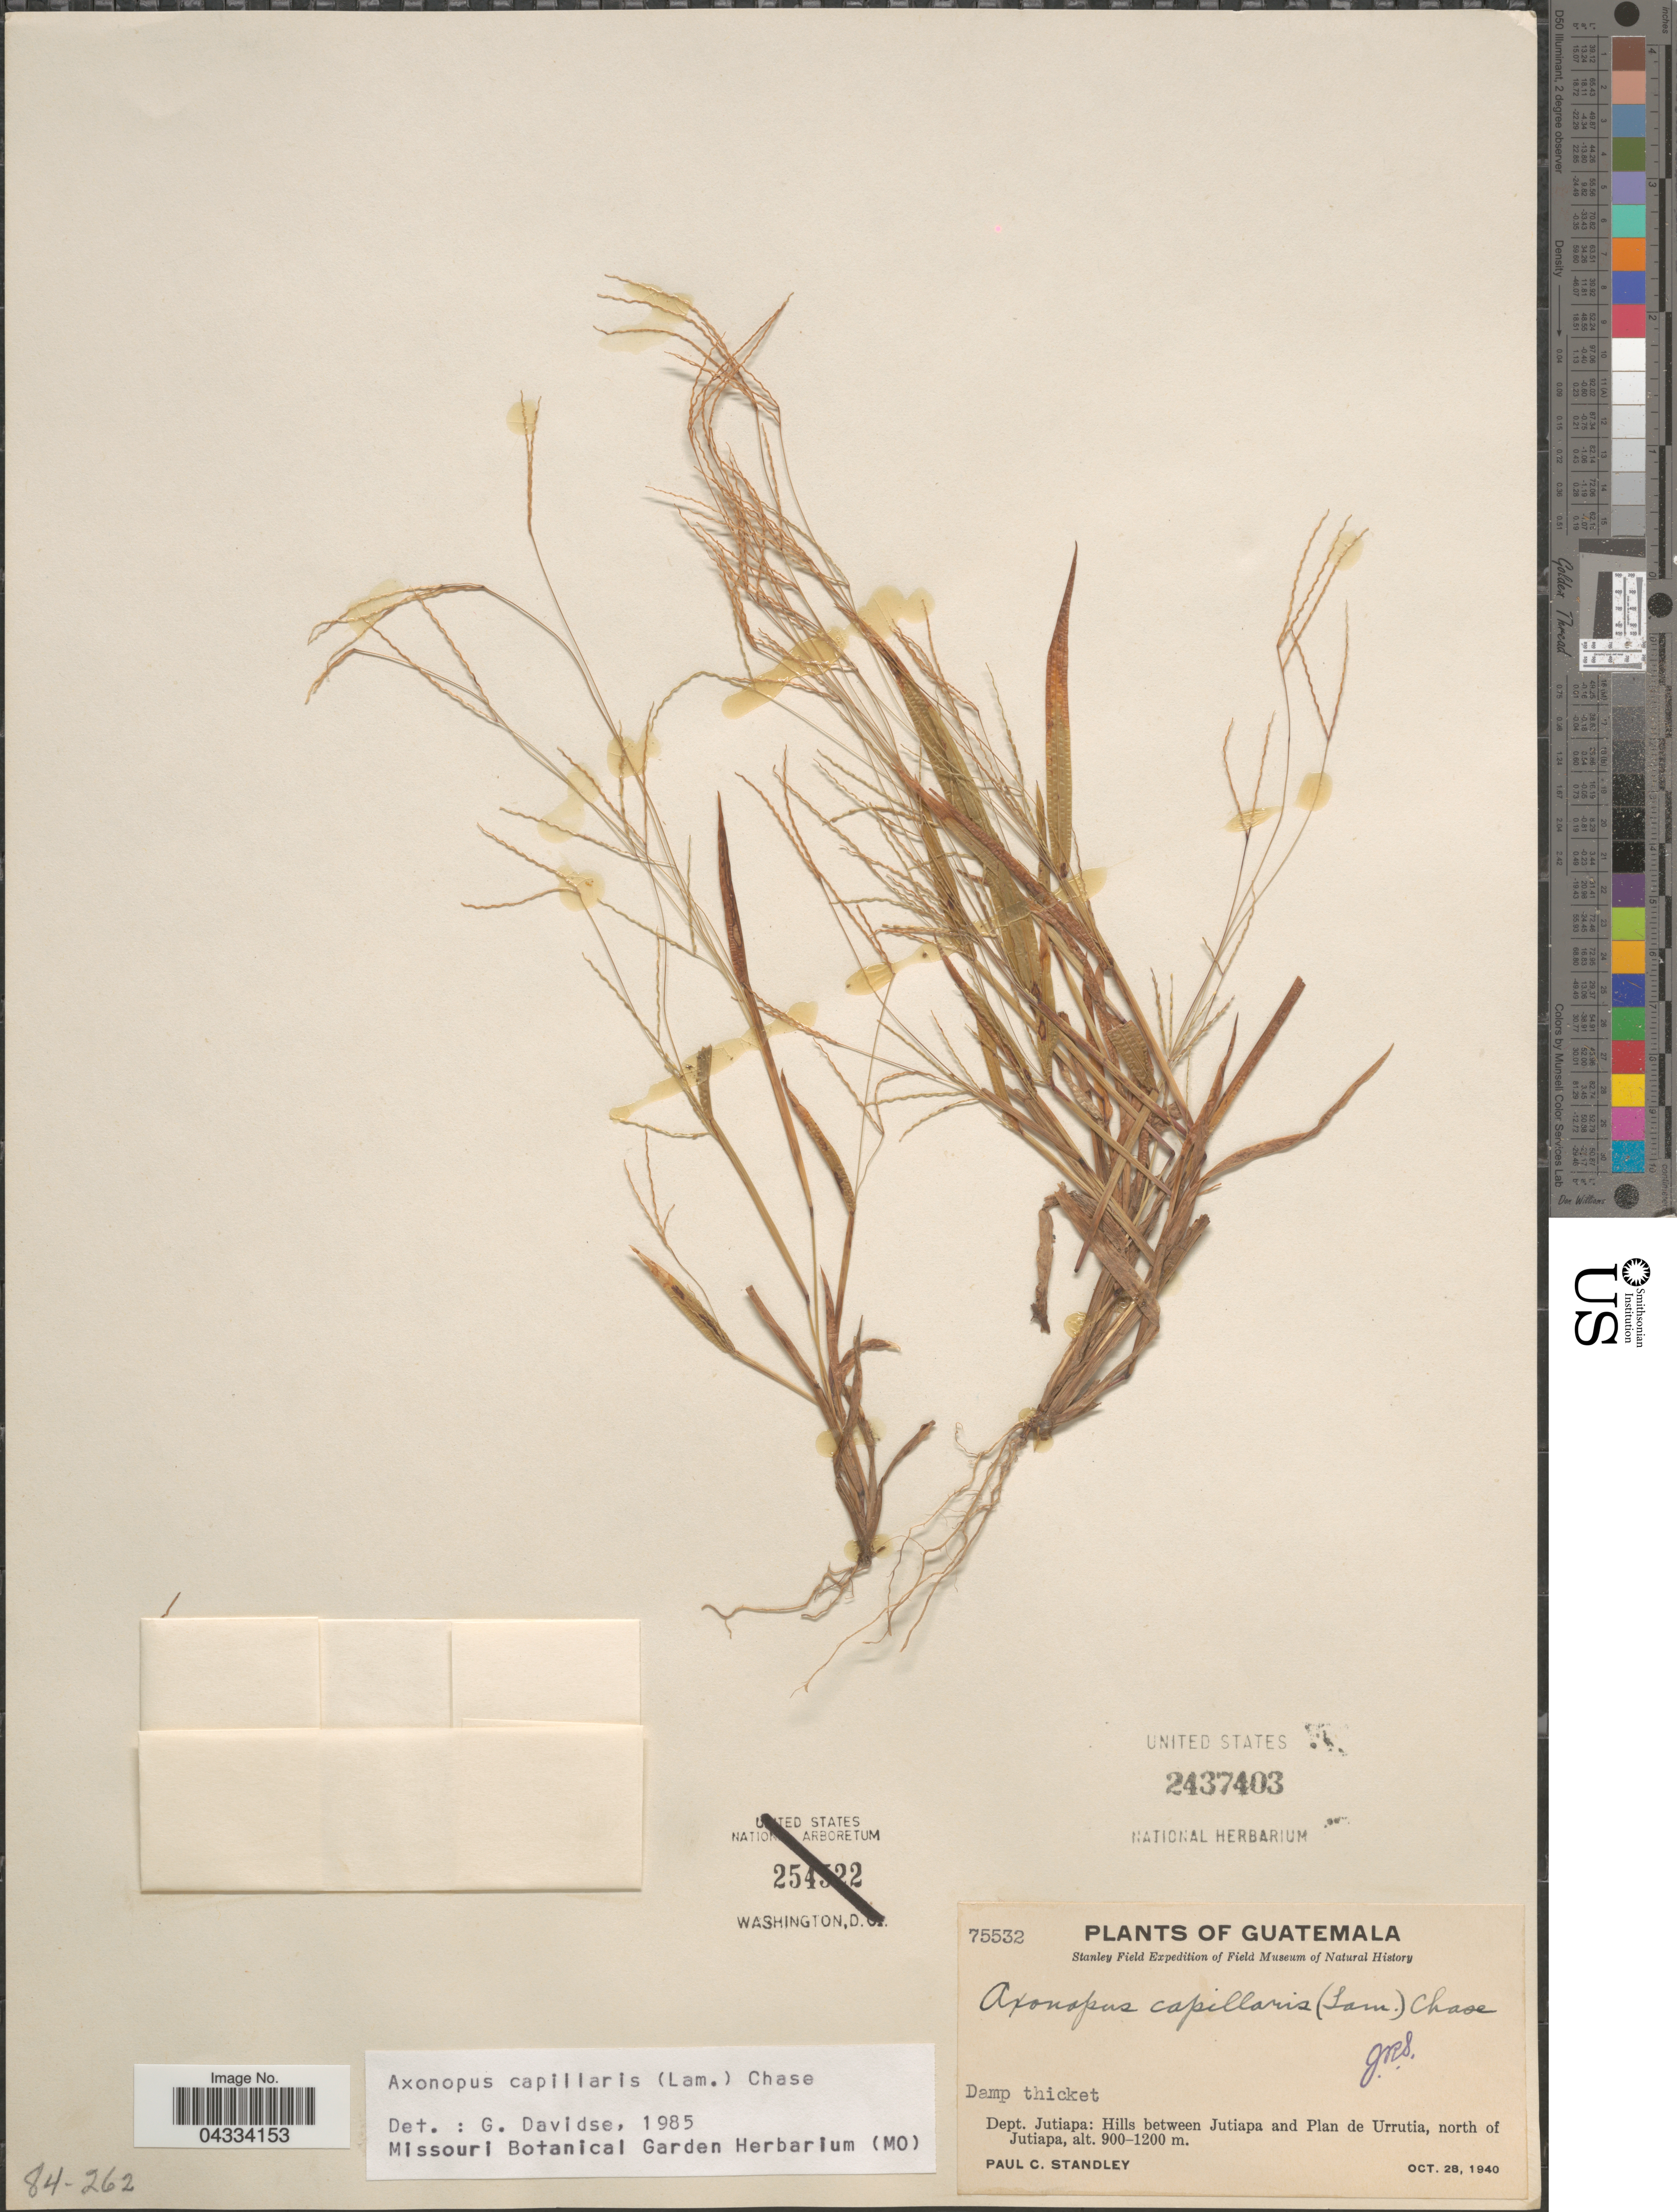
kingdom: Plantae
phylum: Tracheophyta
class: Liliopsida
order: Poales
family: Poaceae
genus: Axonopus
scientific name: Axonopus capillaris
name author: (Lam.) Chase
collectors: P. C. Standley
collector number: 75532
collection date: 1940-10-28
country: Guatemala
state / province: Jutiapa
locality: Stanley Field Expedition of Field Museum of Natural History. Damp thicket. Dept. Jutiapa: Hills between Jutiapa and Plan de Urrutia, north of Jutiapa.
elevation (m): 900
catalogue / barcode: US 2437403